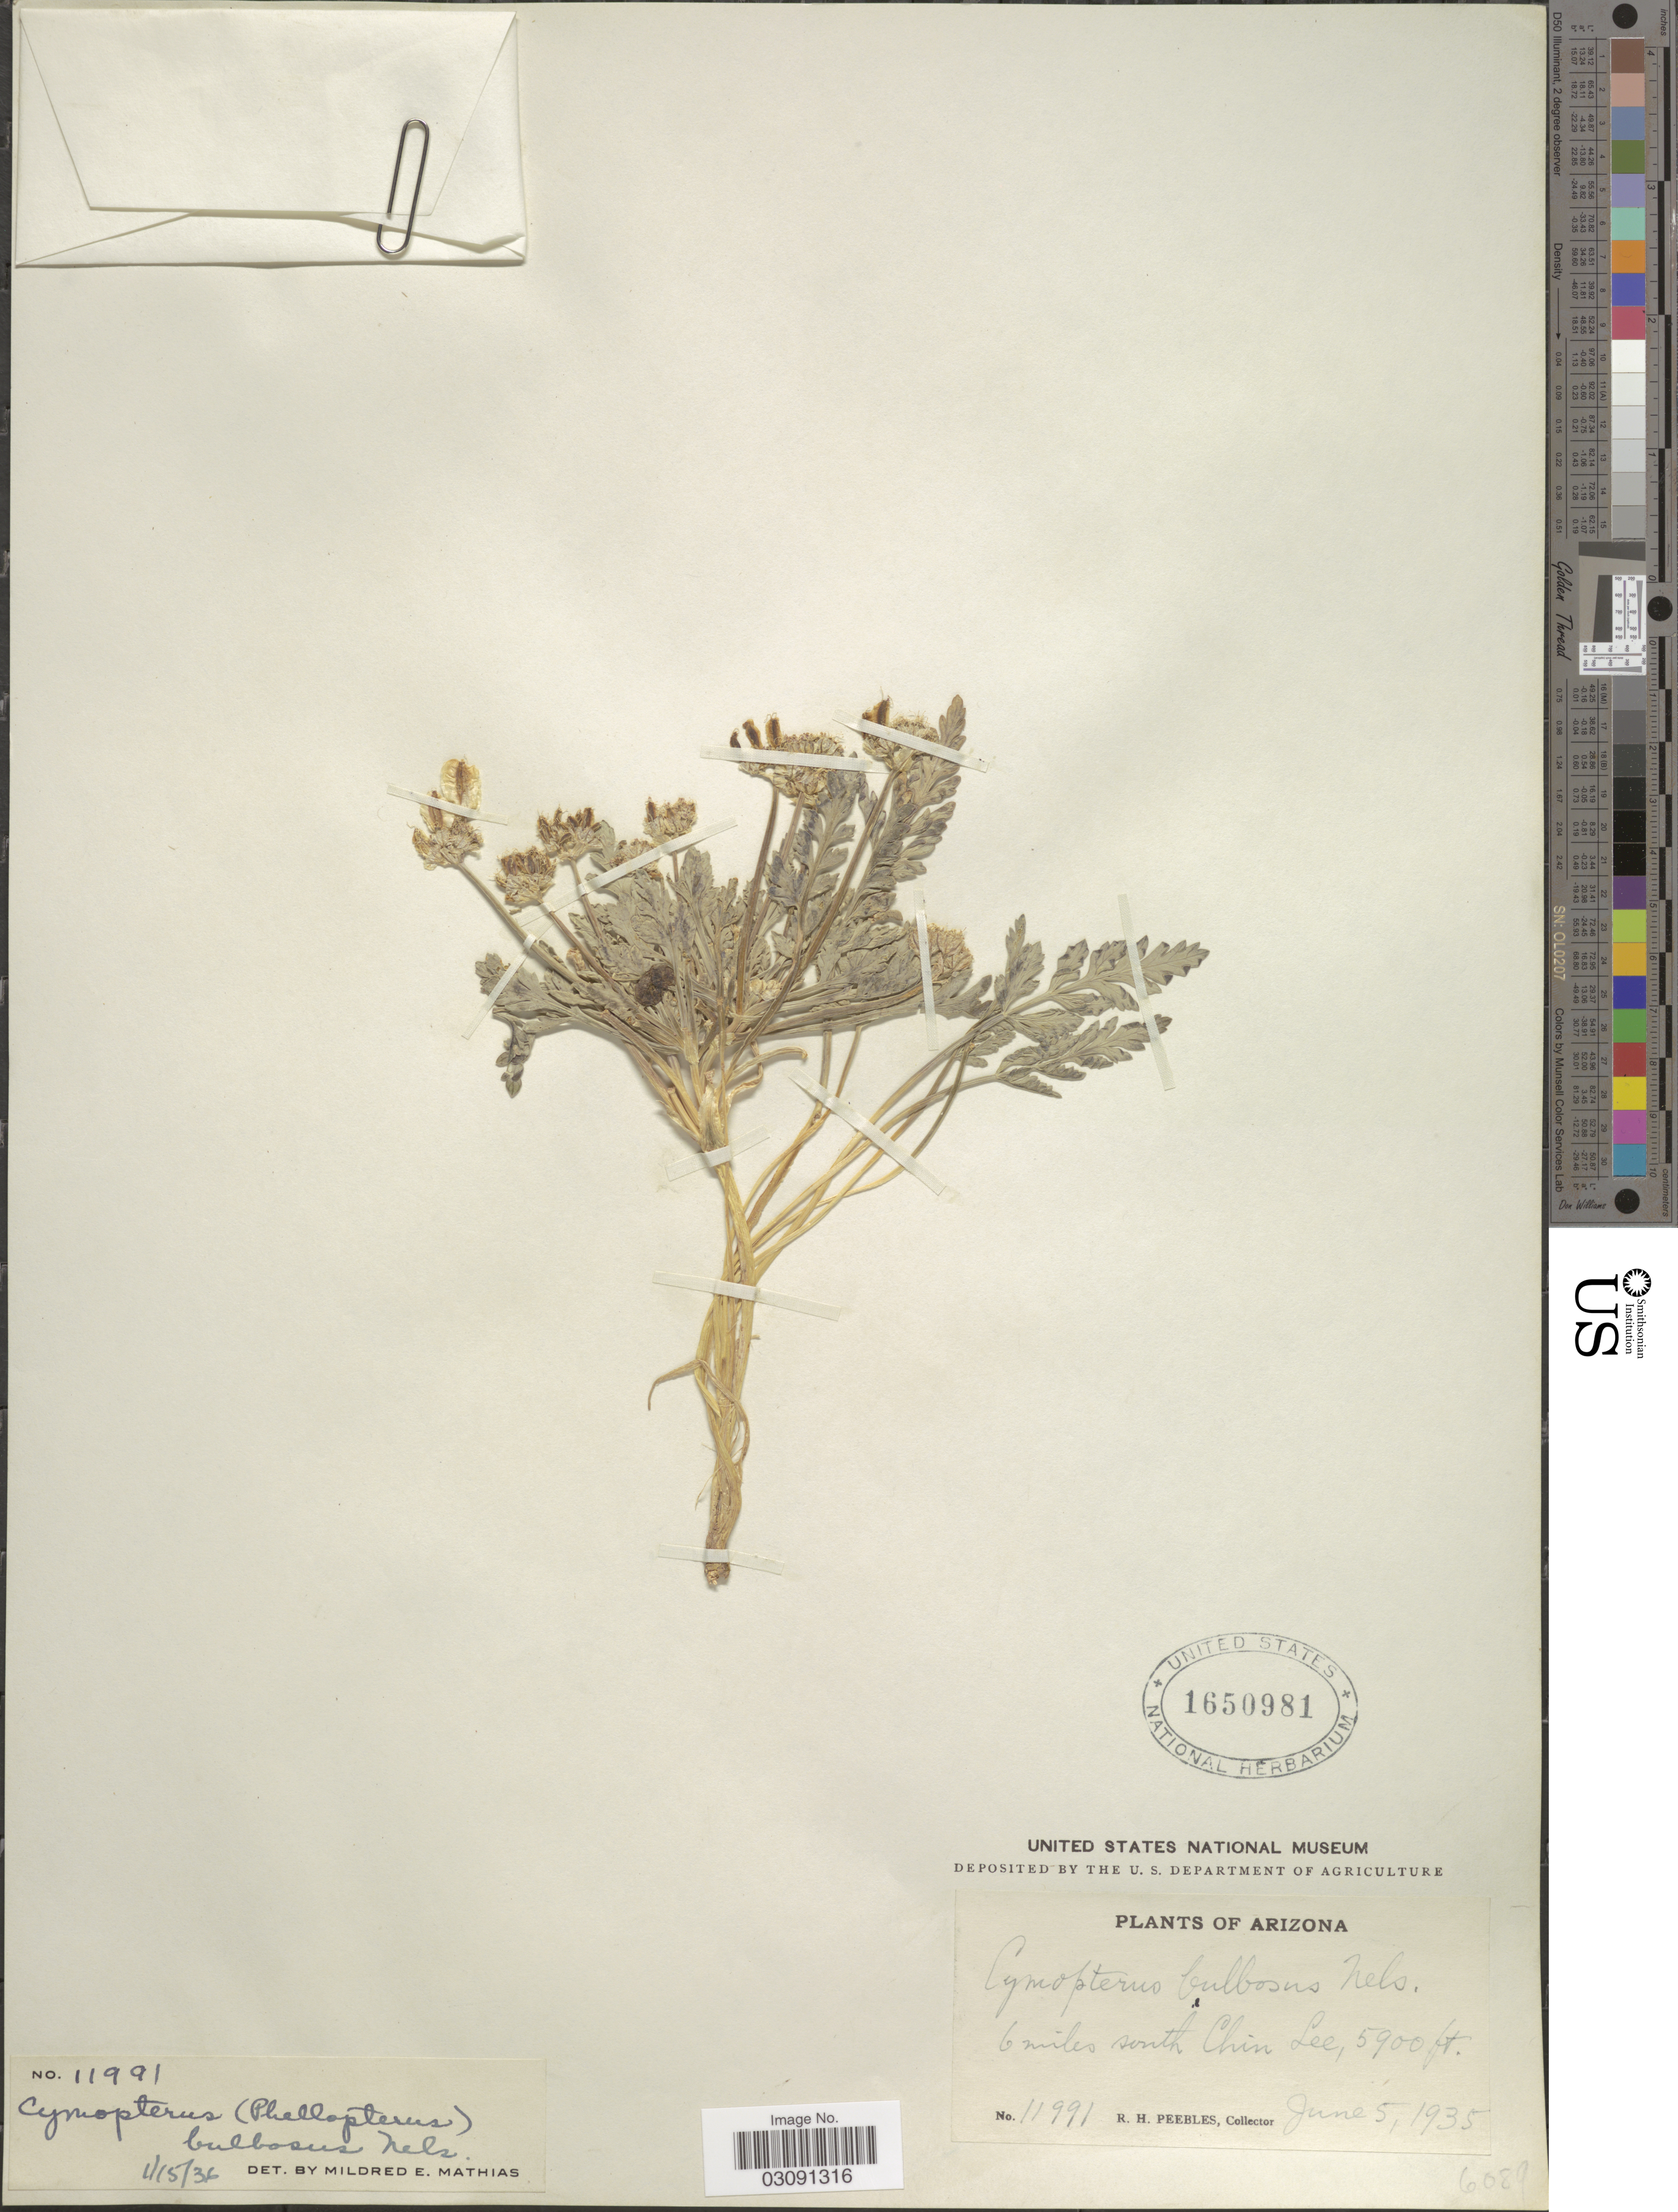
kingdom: Plantae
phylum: Tracheophyta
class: Magnoliopsida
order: Apiales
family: Apiaceae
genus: Cymopterus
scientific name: Cymopterus bulbosus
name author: A. Nelson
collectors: R. H. Peebles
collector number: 11991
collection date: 1935-06-05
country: United States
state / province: Arizona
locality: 6 miles south Chin Lee.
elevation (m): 1798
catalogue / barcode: US 1650981